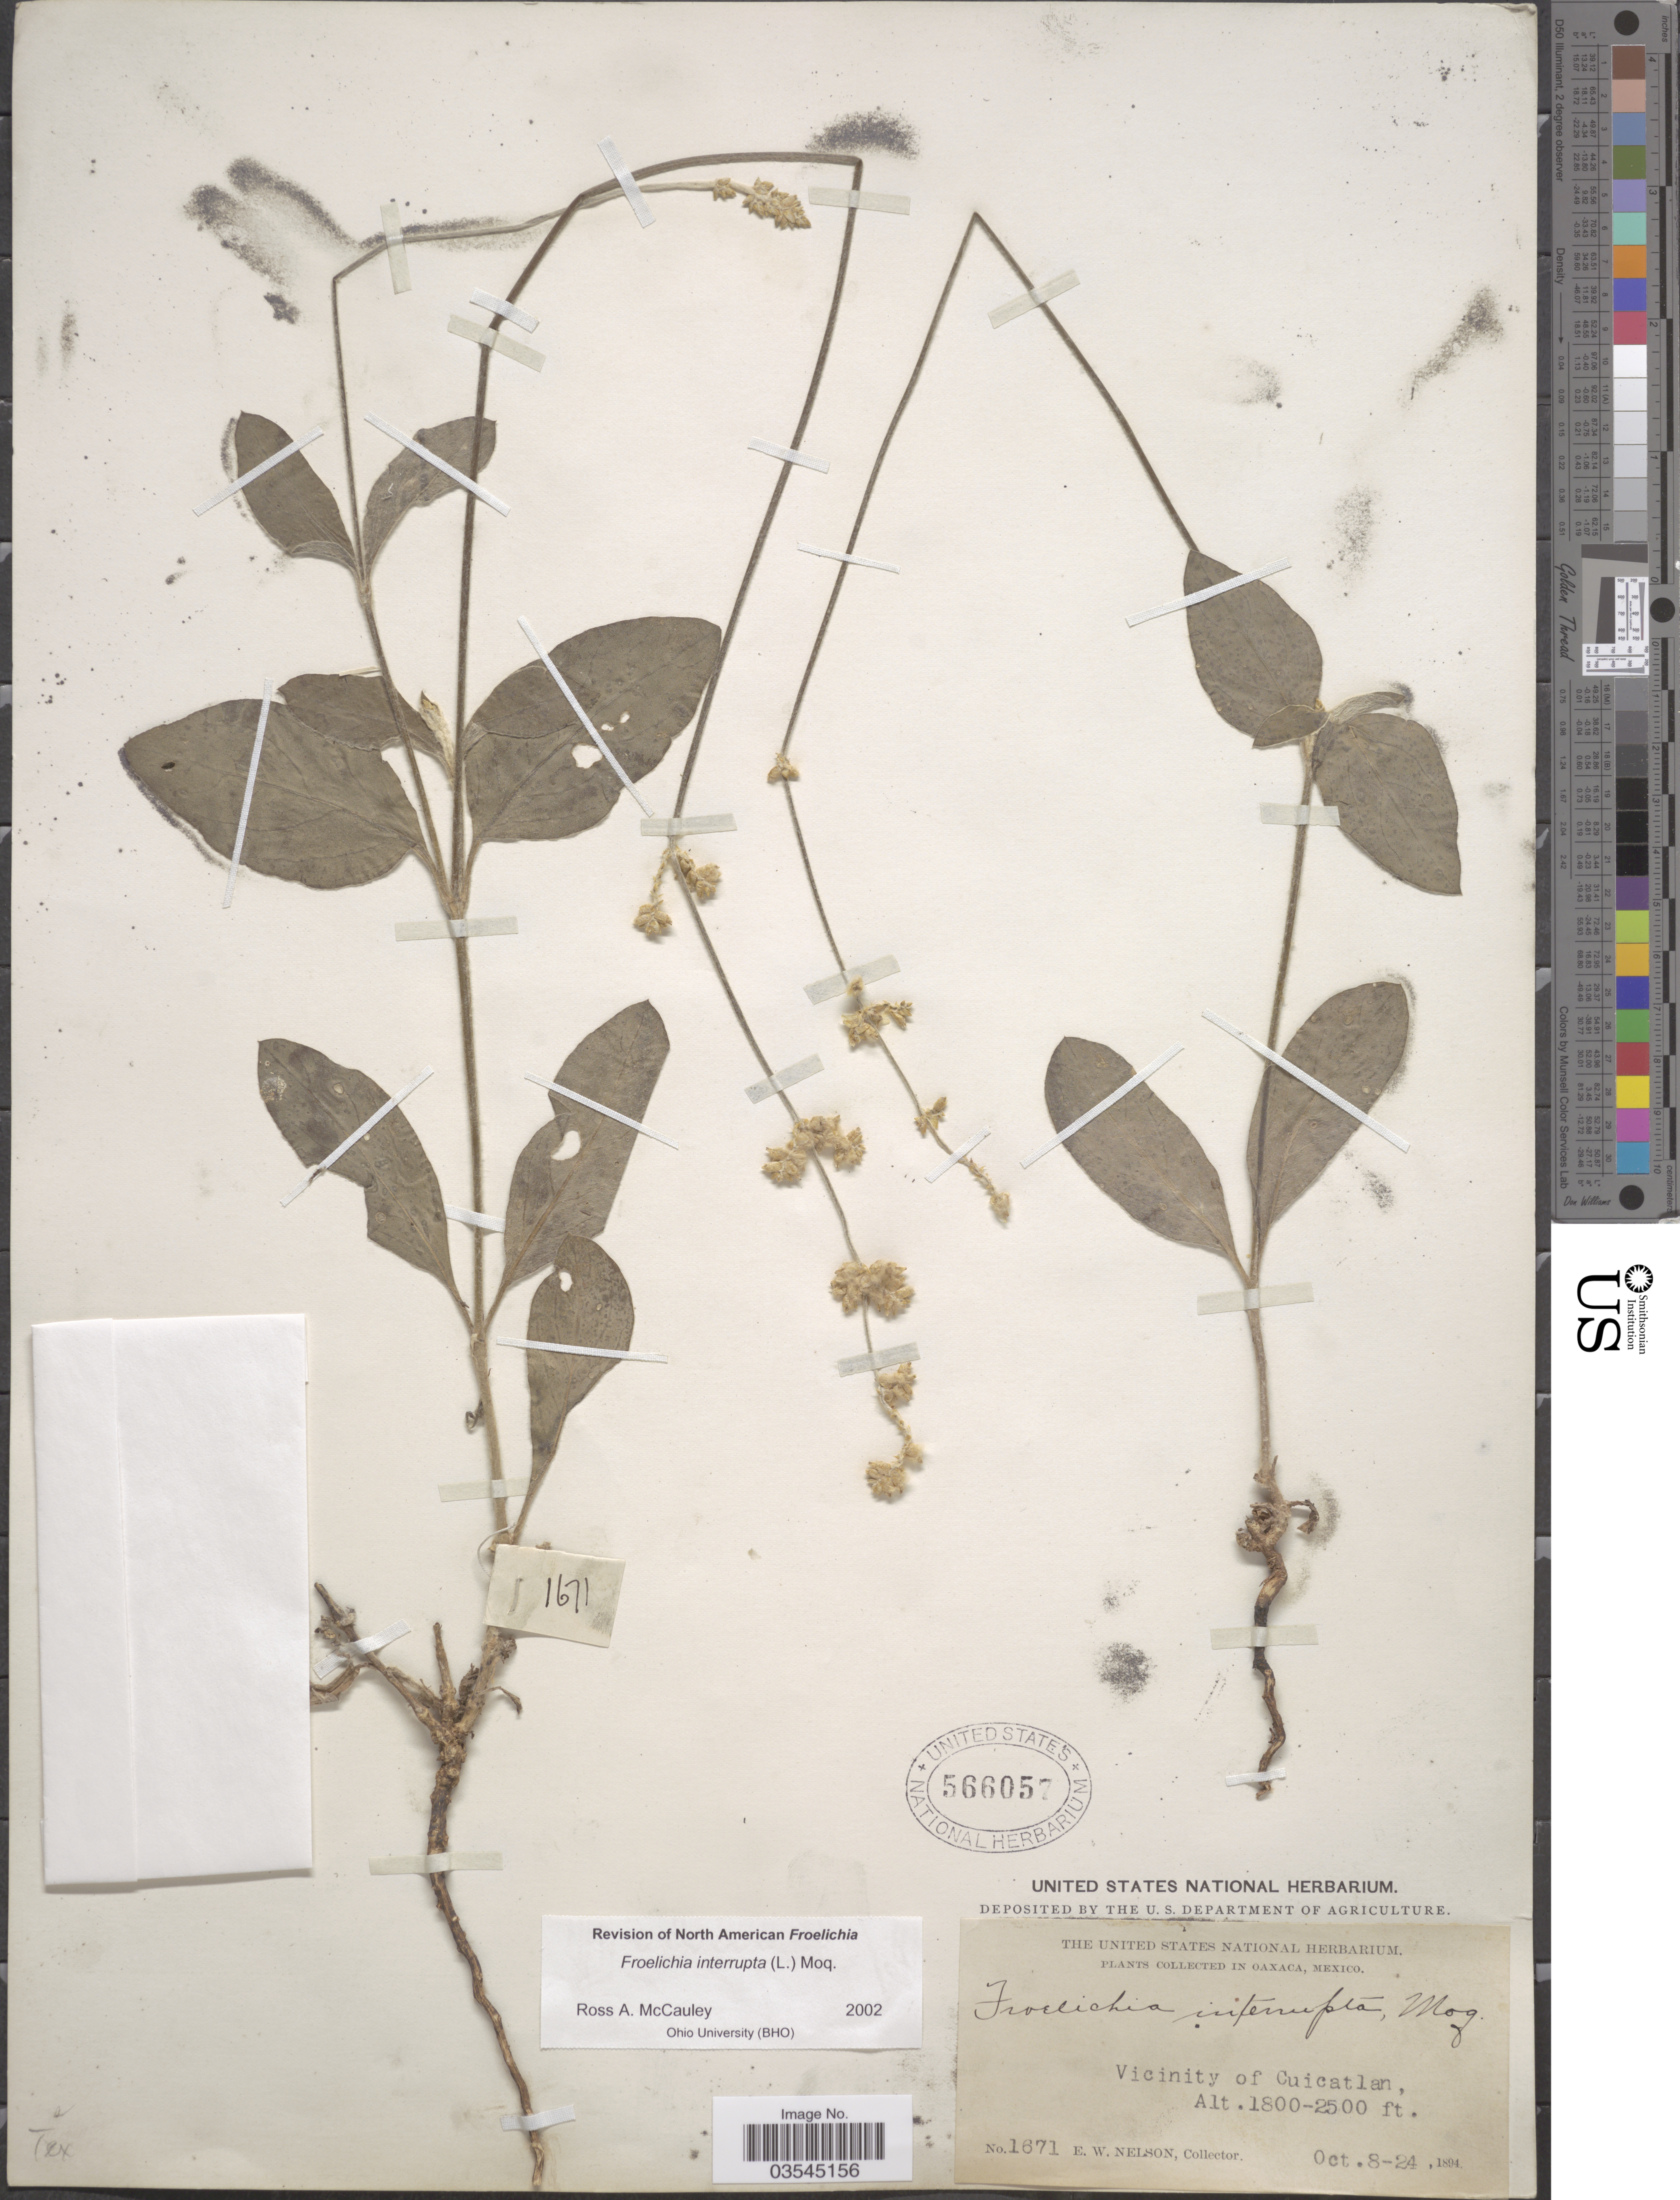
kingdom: Plantae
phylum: Tracheophyta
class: Magnoliopsida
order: Caryophyllales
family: Amaranthaceae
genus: Froelichia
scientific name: Froelichia interrupta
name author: (L.) Moq.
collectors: E. W. Nelson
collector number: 1671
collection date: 1894-10-08/1894-10-24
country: Mexico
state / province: Oaxaca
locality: Vicinity of Cuicatlan.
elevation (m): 549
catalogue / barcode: US 566057